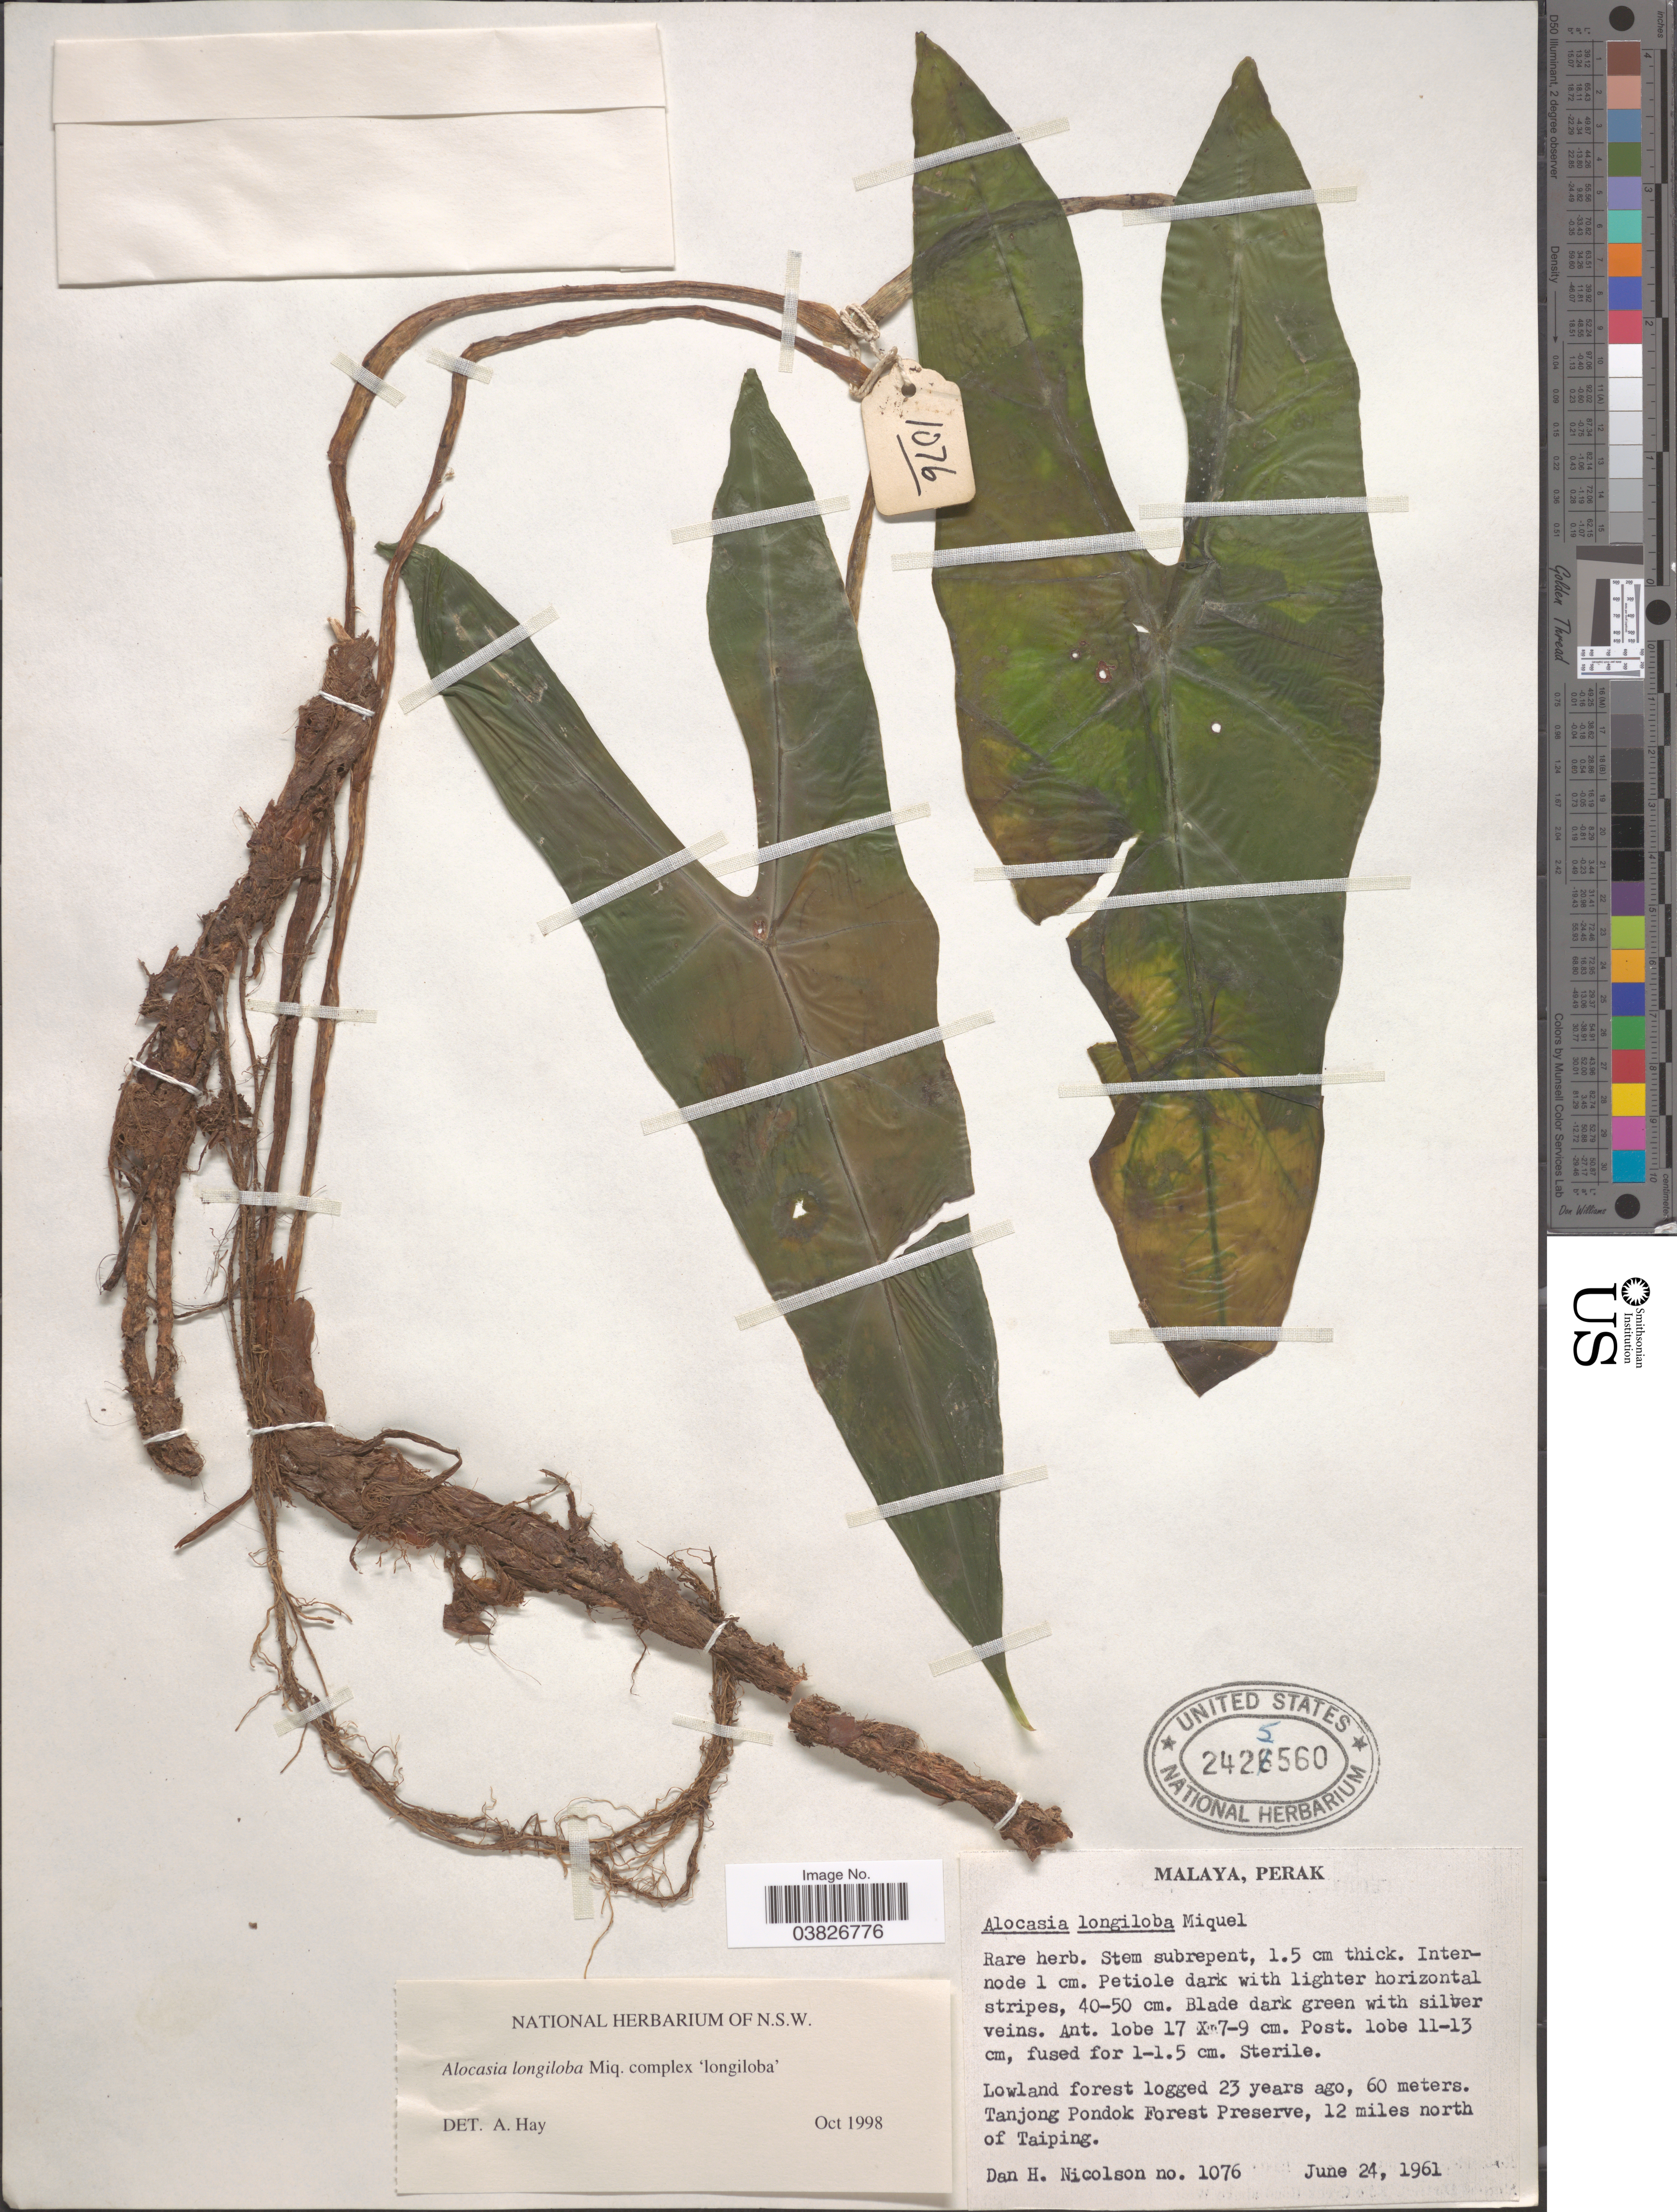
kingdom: Plantae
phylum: Tracheophyta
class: Liliopsida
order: Alismatales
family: Araceae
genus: Alocasia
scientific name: Alocasia longiloba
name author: Miq.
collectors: D. H. Nicolson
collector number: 1076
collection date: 1961-06-24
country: Malaysia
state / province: Perak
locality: Malaya. Tanjong Pondok Forest Reserve, 12 miles north of Taiping.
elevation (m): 60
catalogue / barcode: US 2425560